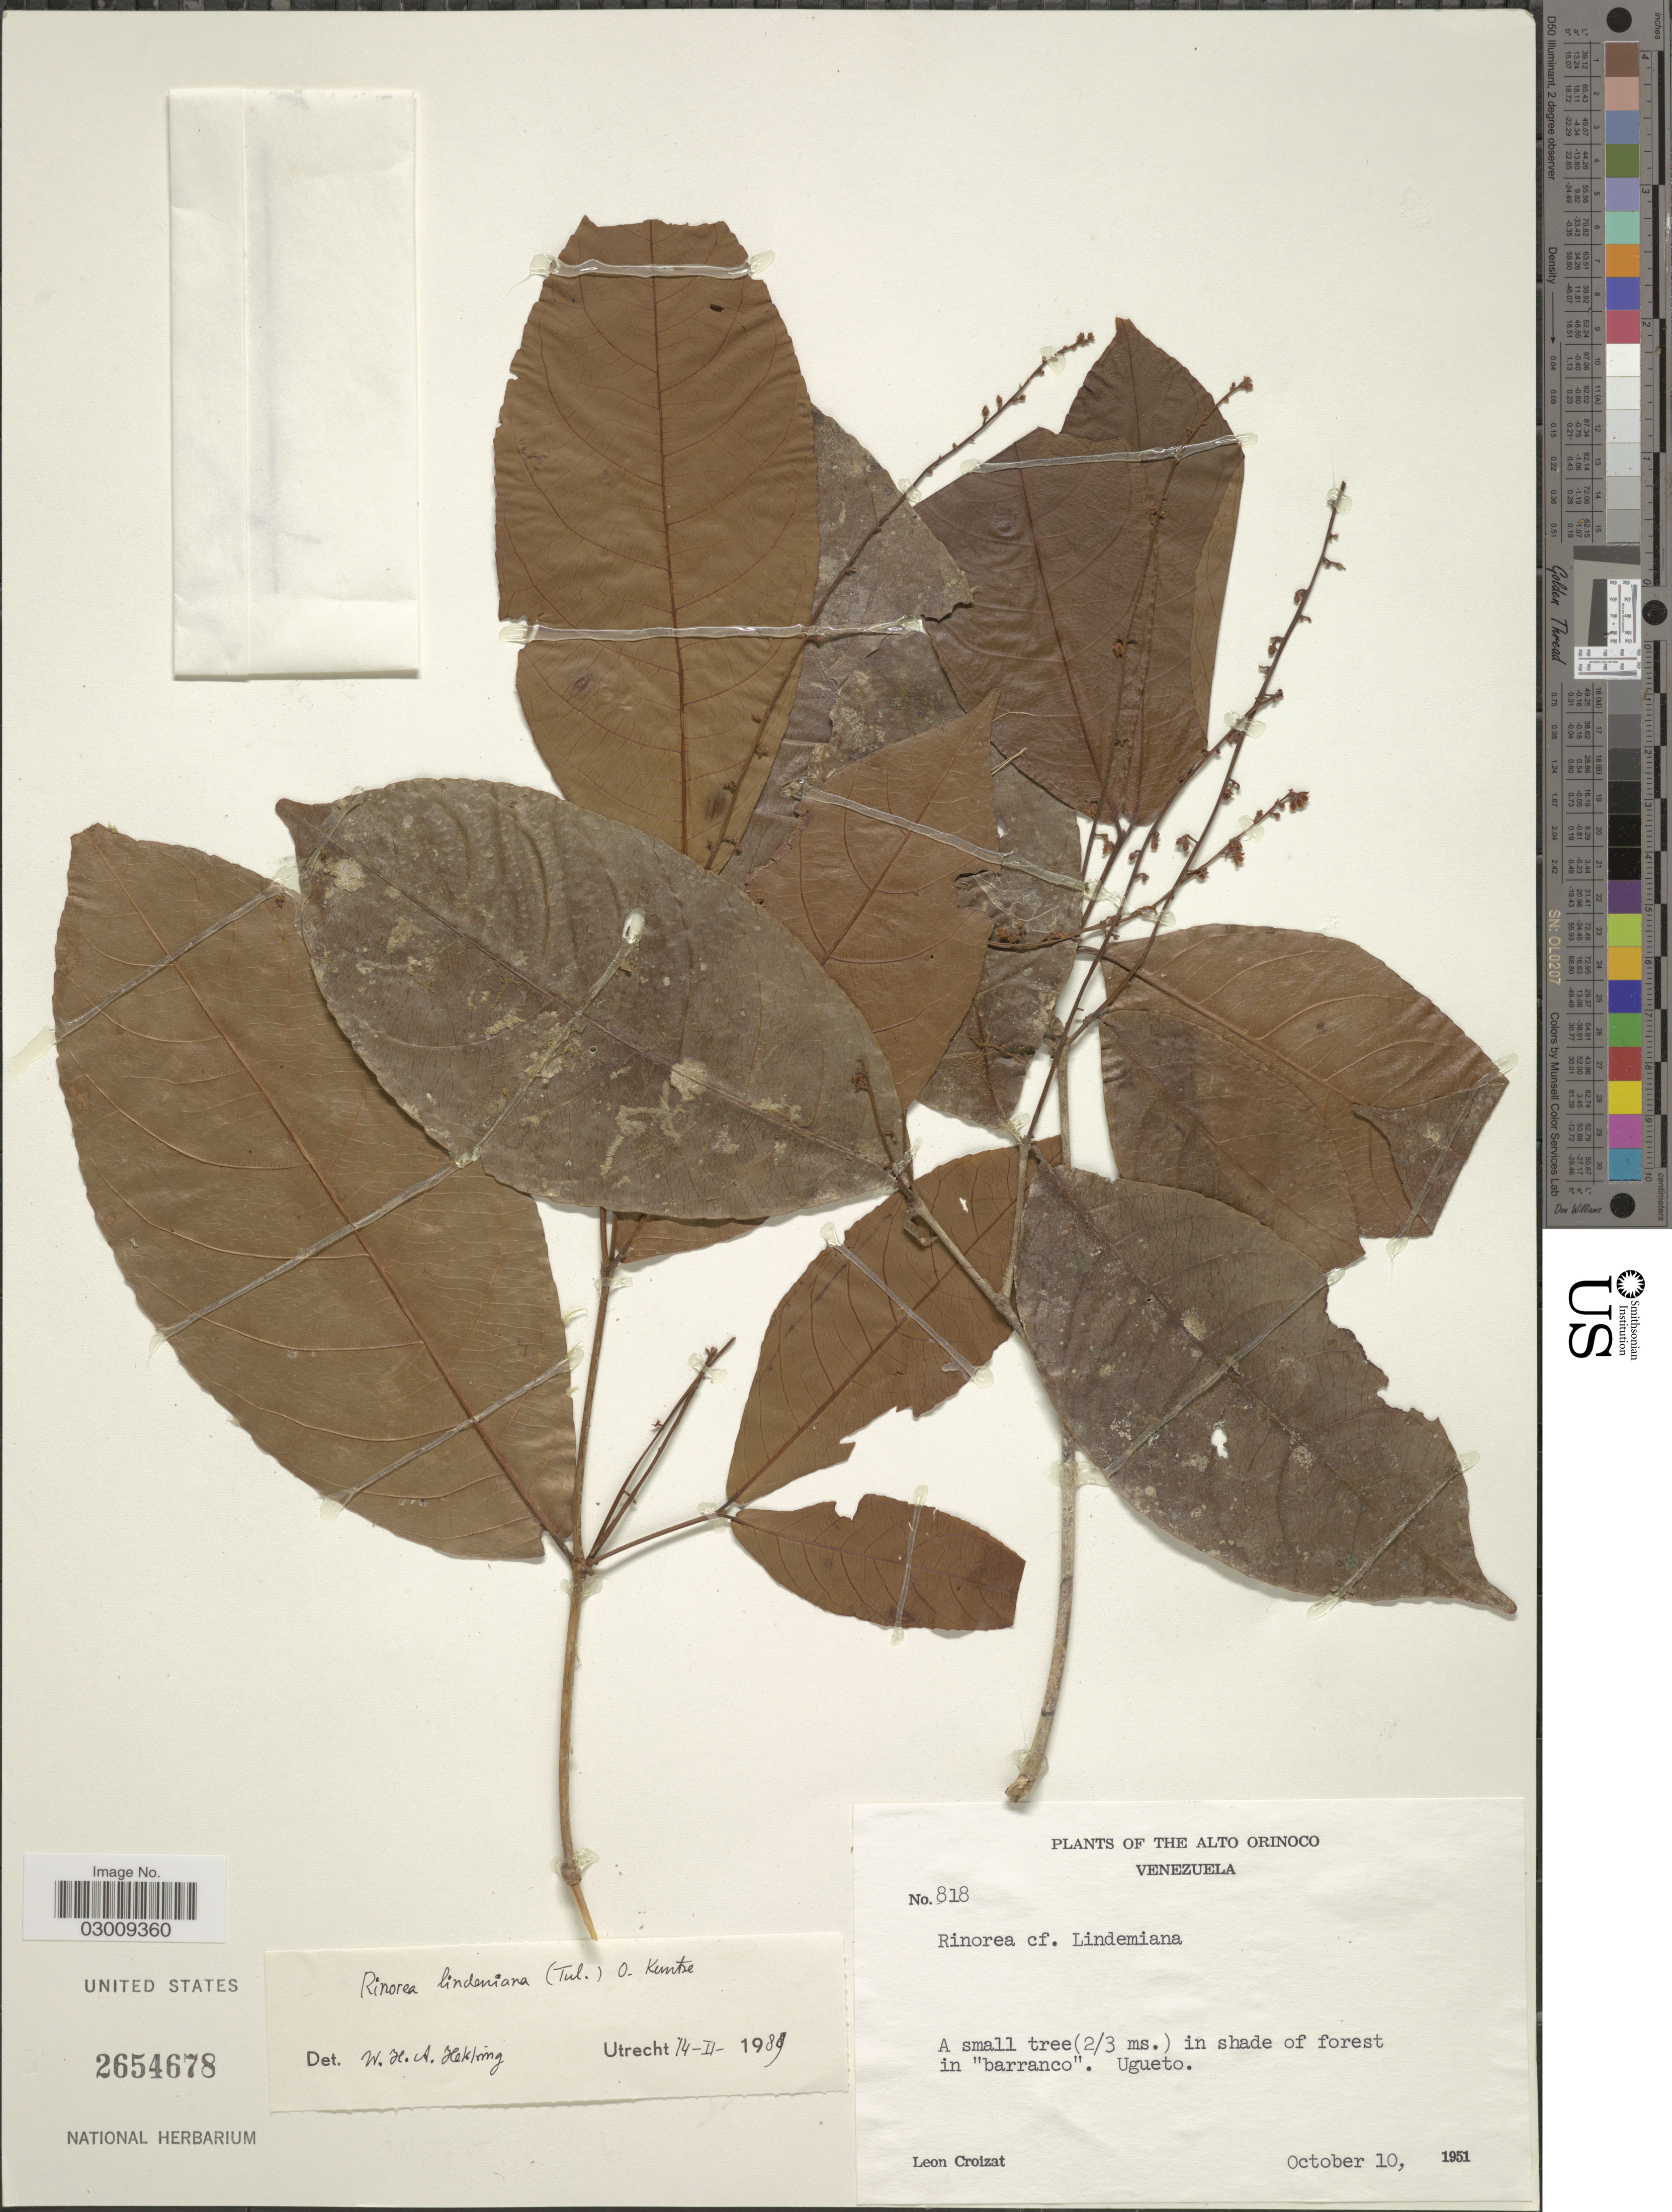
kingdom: Plantae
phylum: Tracheophyta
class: Magnoliopsida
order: Malpighiales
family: Violaceae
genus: Rinorea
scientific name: Rinorea lindeniana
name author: (Tul.) Kuntze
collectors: L. C. M. Croizat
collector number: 818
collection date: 1951-10-10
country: Venezuela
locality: The Alto Orinoco. Ugueto.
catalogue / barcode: US 2654678